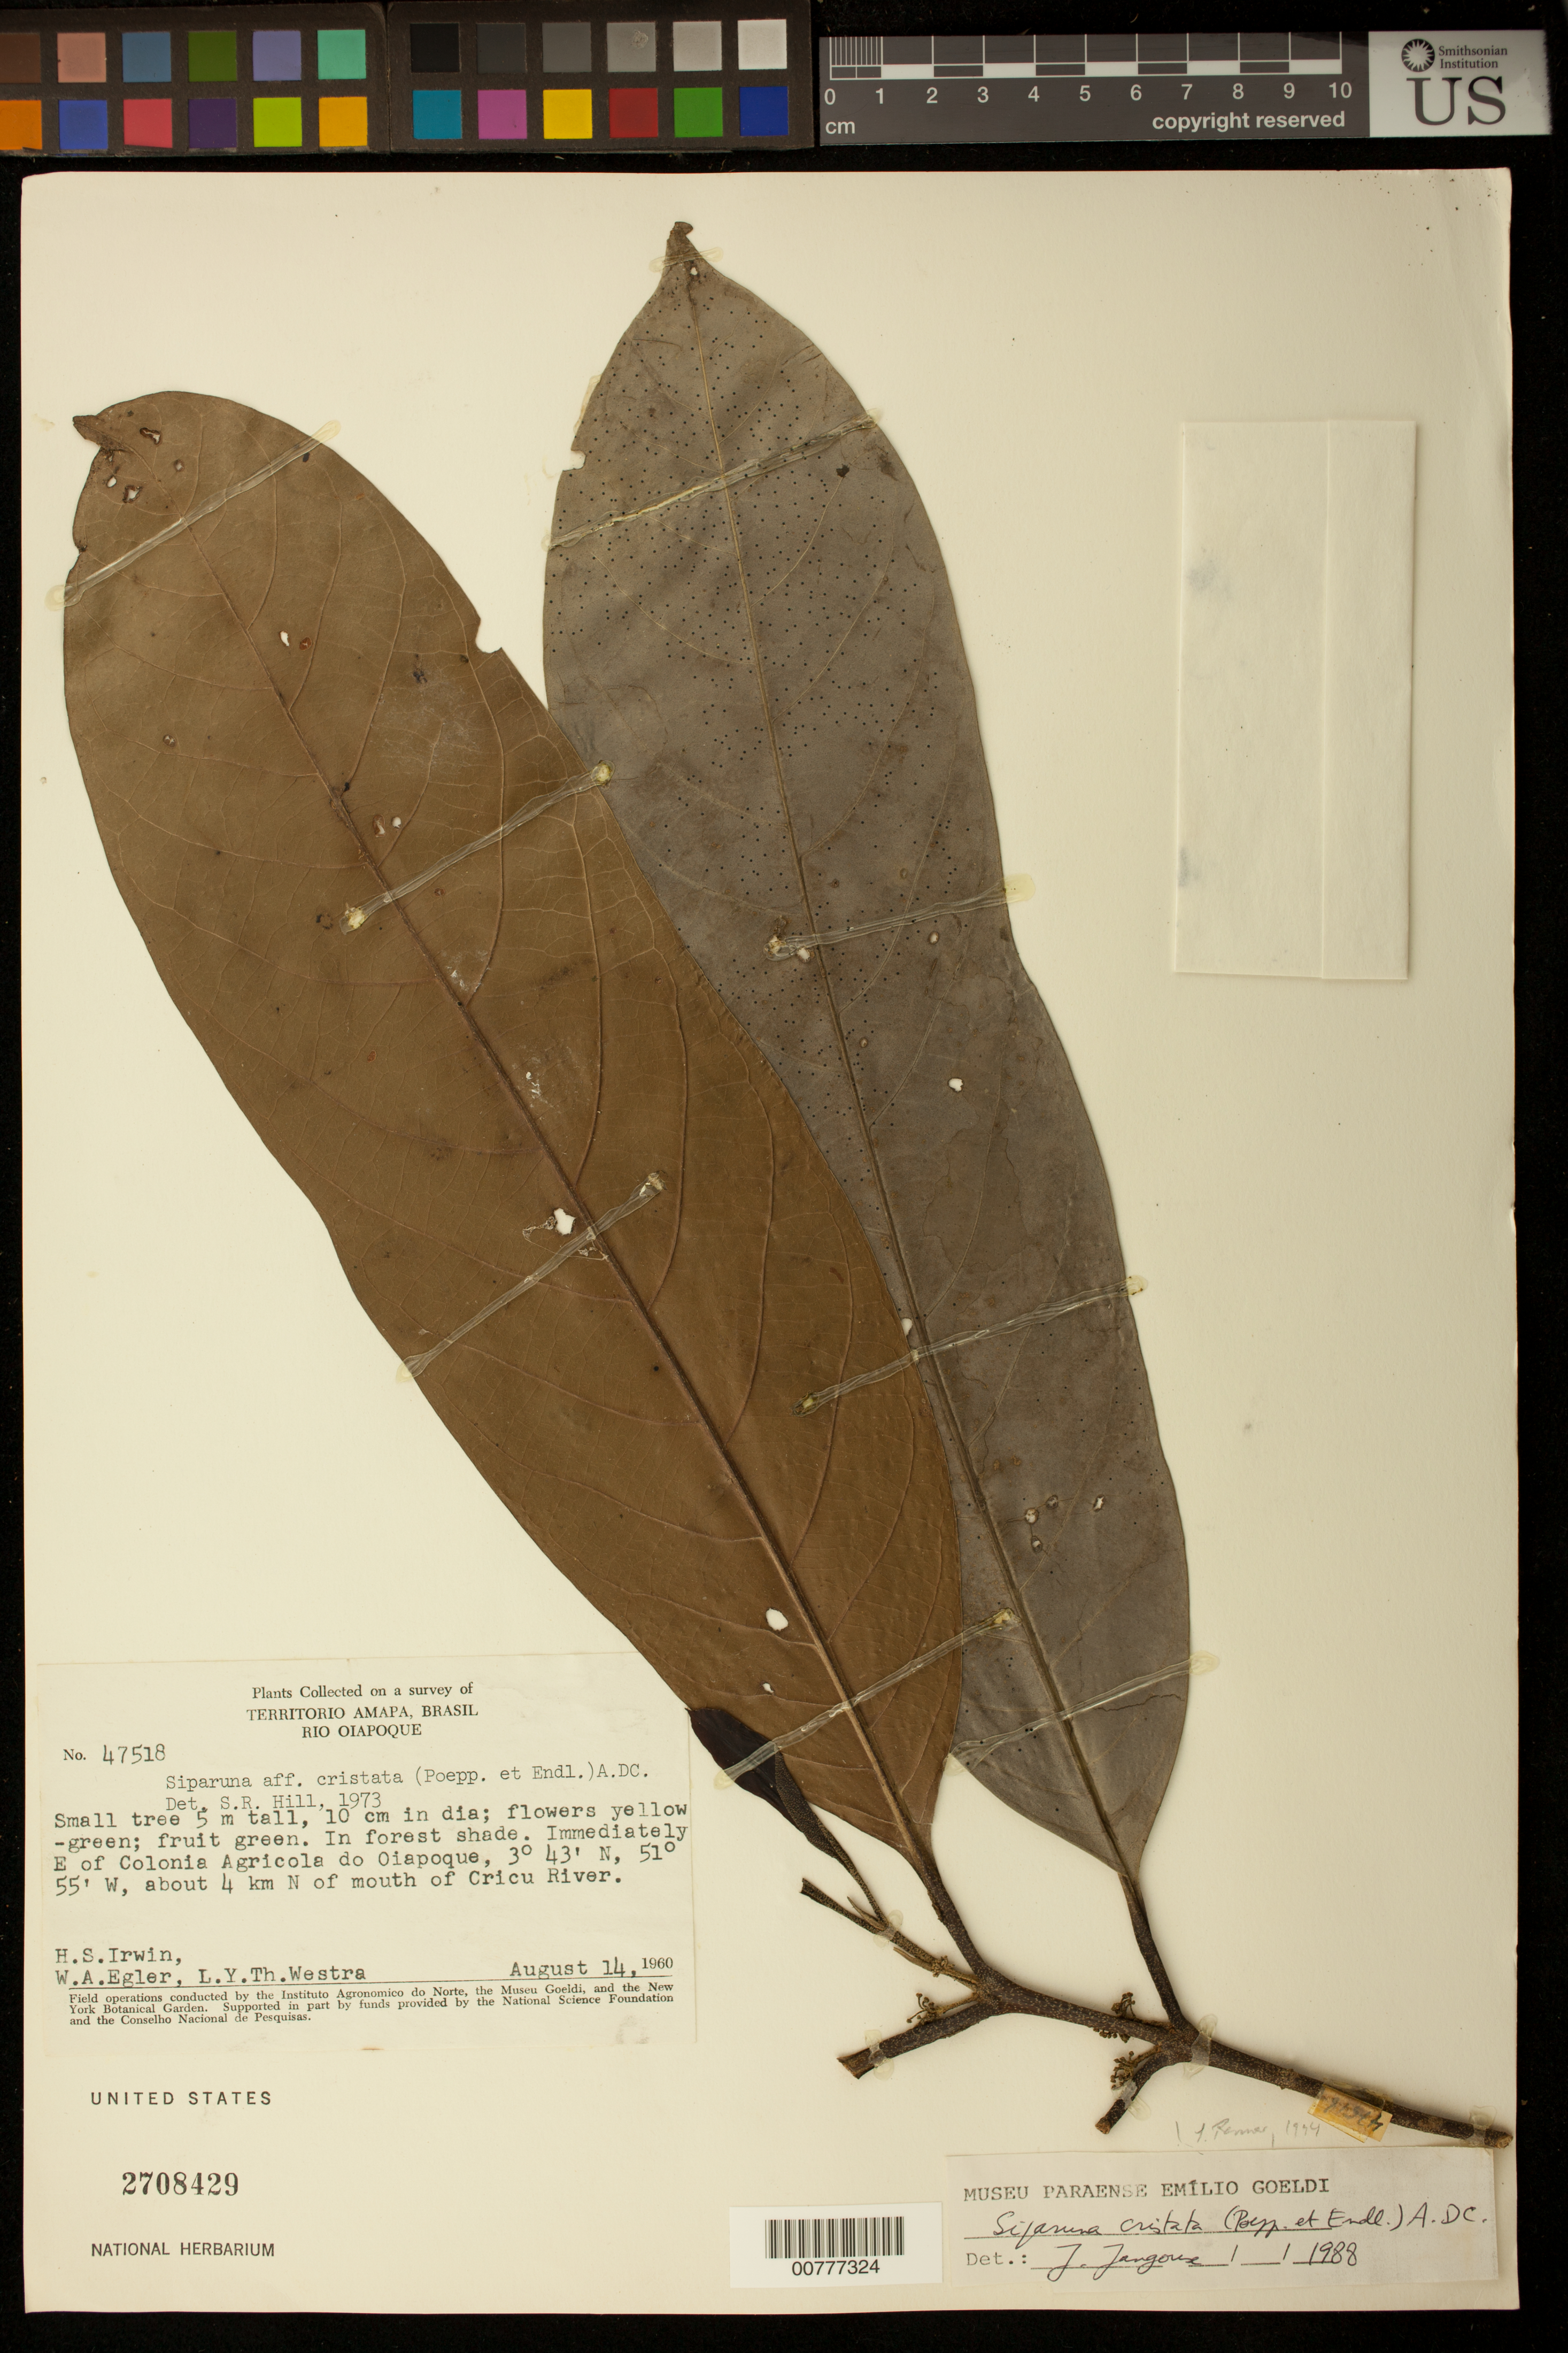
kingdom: Plantae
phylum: Tracheophyta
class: Magnoliopsida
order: Laurales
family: Siparunaceae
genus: Siparuna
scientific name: Siparuna cristata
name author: (Poepp. & Endl.) A. DC.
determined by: Renner, S. S.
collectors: H. Irwin, M. J. Pires & L. Y. T. Westra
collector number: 47518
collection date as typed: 14-Aug-60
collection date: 1960-08-14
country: Brazil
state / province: Amapá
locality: Río Oiapoque, immediately E of Colonia Agricola do Oiapoque, about 4km N of Cricu River.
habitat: Forest shade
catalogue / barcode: US 2708429